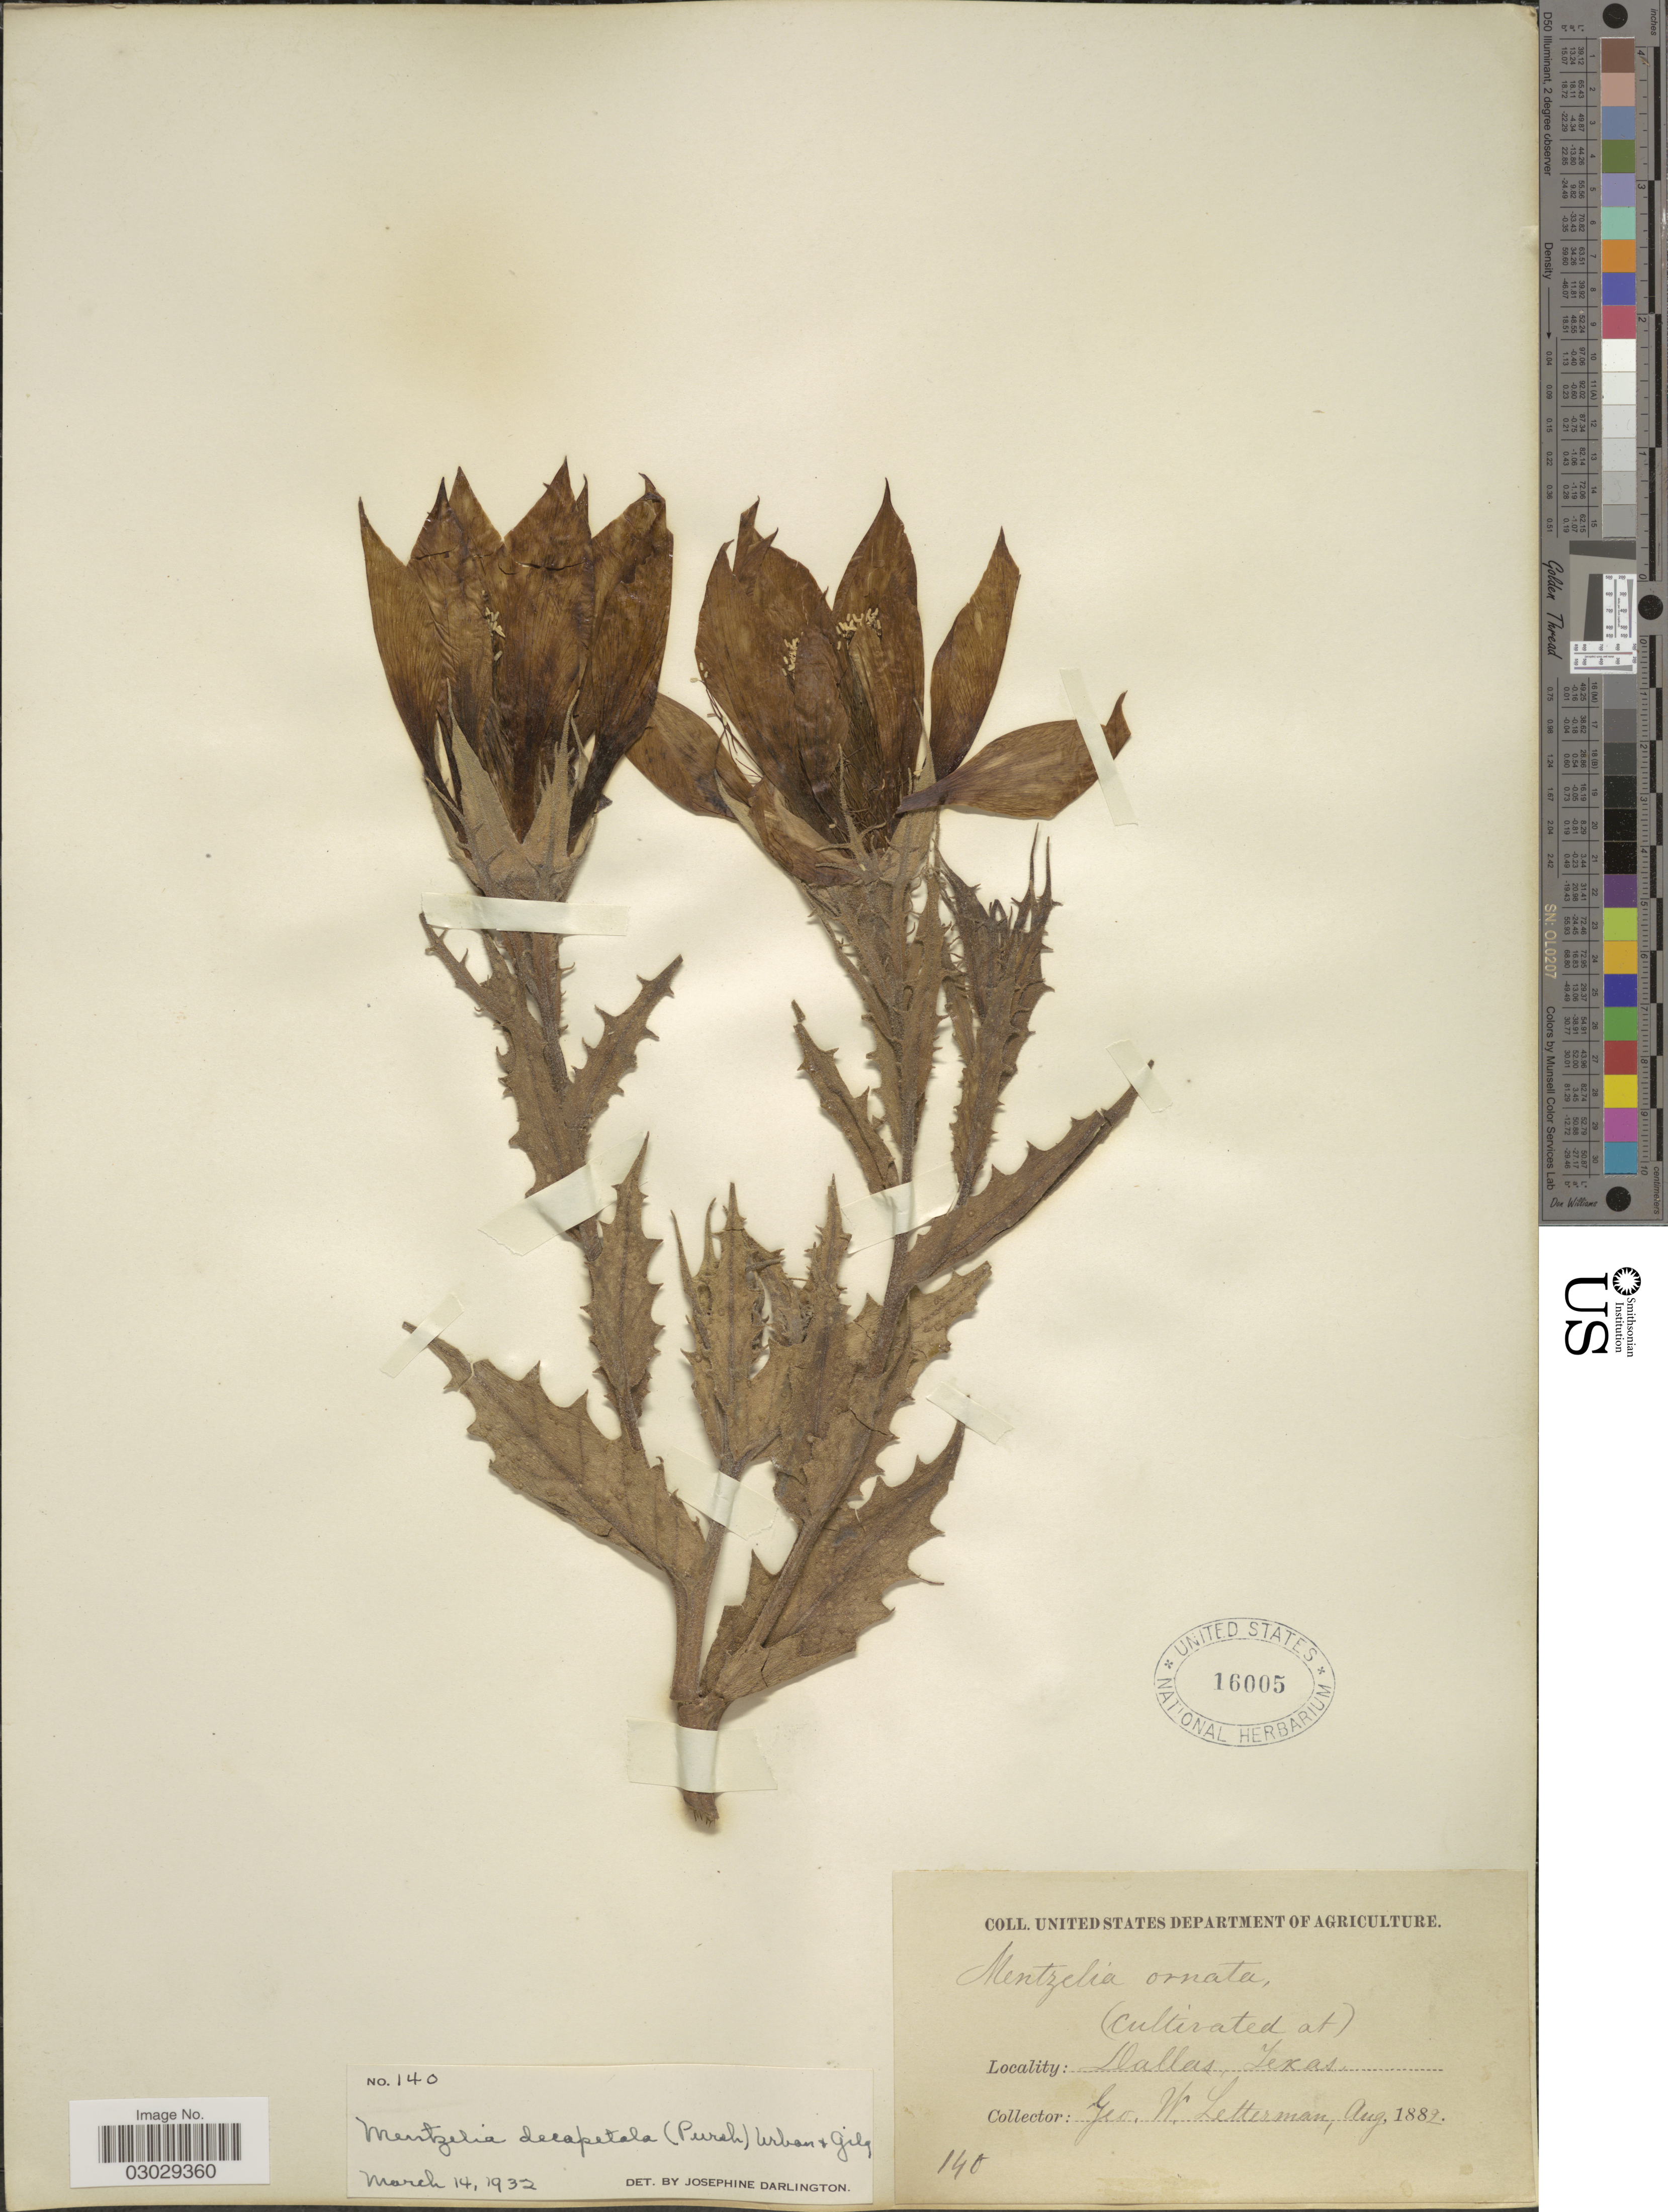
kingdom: Plantae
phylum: Tracheophyta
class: Magnoliopsida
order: Cornales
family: Loasaceae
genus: Mentzelia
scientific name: Mentzelia decapetala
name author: (Sims) Urb.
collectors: G. W. Letterman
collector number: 140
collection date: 1882-08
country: United States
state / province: Texas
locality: Dallas.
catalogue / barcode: US 16005